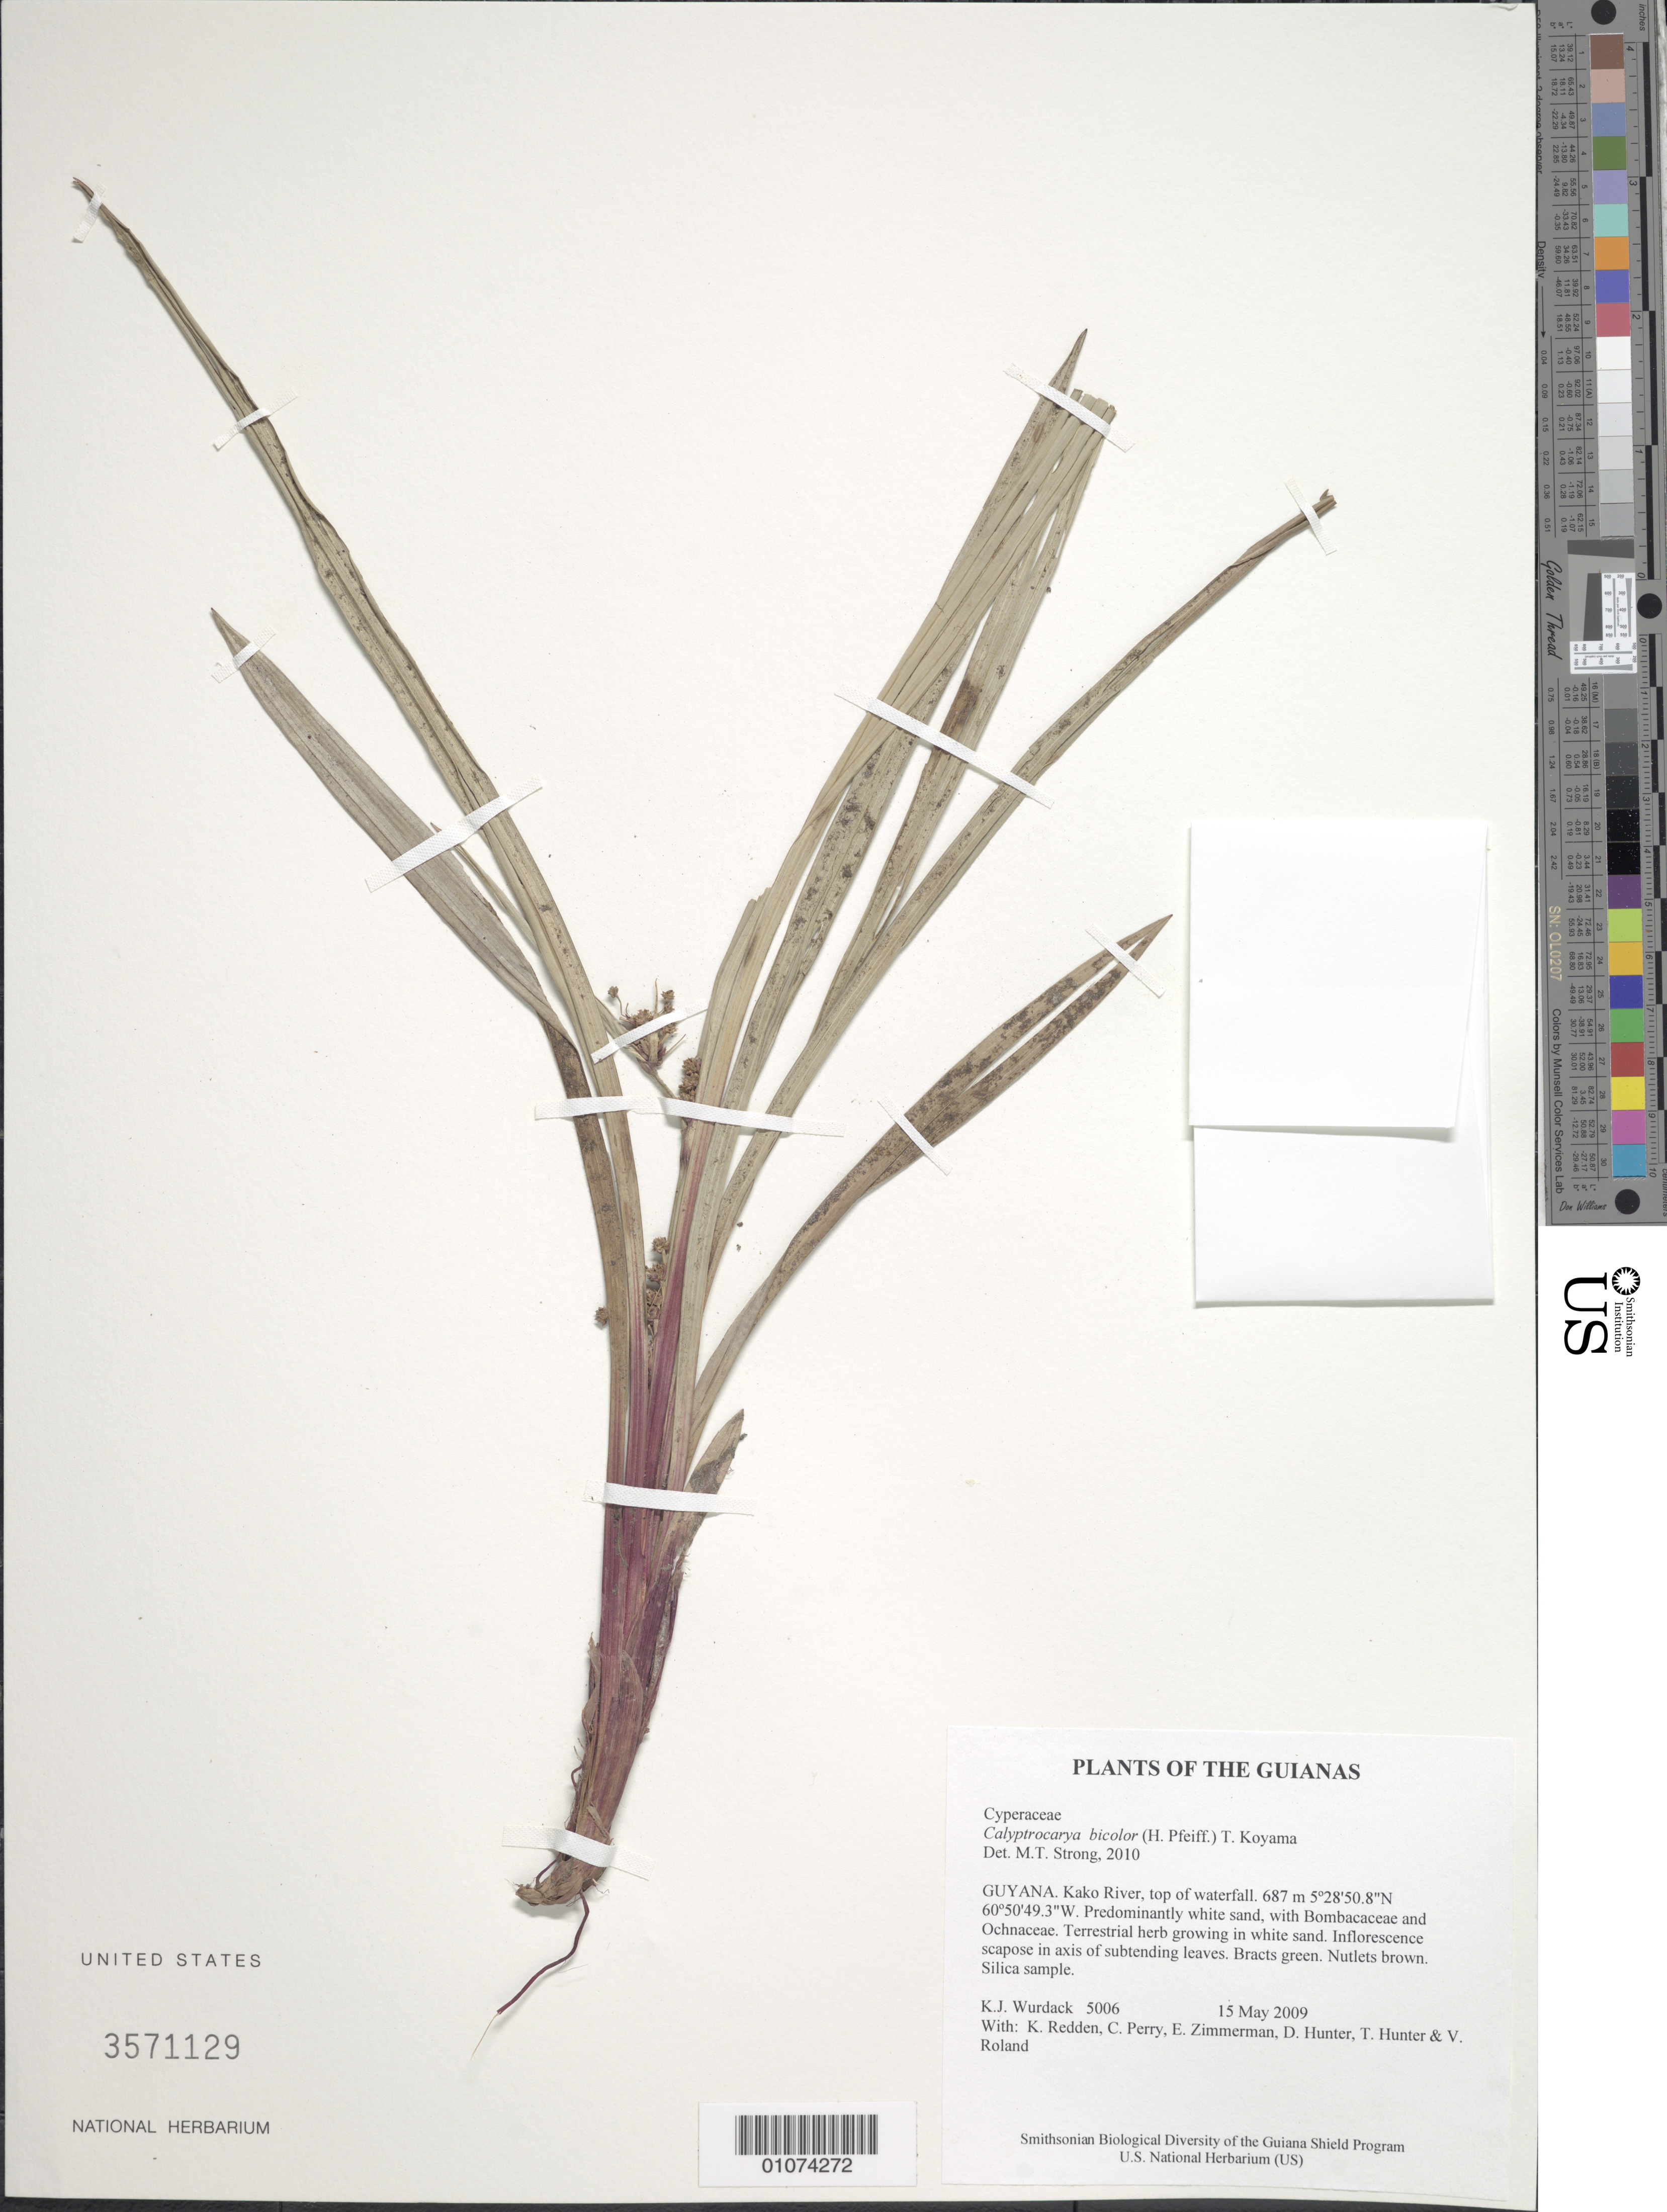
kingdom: Plantae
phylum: Tracheophyta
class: Liliopsida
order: Poales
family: Cyperaceae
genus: Calyptrocarya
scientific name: Calyptrocarya bicolor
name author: (H. Pfeiff.) T. Koyama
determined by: Strong, M. T., (US), Smithsonian Institution - National Museum of Natural History (UNITED STATES)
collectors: K. Wurdack, K. M. Redden, C. Perry, E. Zimmerman, D. Hunter, T. Hunter & V. Roland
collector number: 5006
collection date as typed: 15 May 2009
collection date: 2009-05-15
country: Guyana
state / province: Cuyuni-Mazaruni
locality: Kako River, top of waterfall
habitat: Predominantly white sand, with Bombacaceae and Ochnaceae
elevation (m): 687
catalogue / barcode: US 3571129